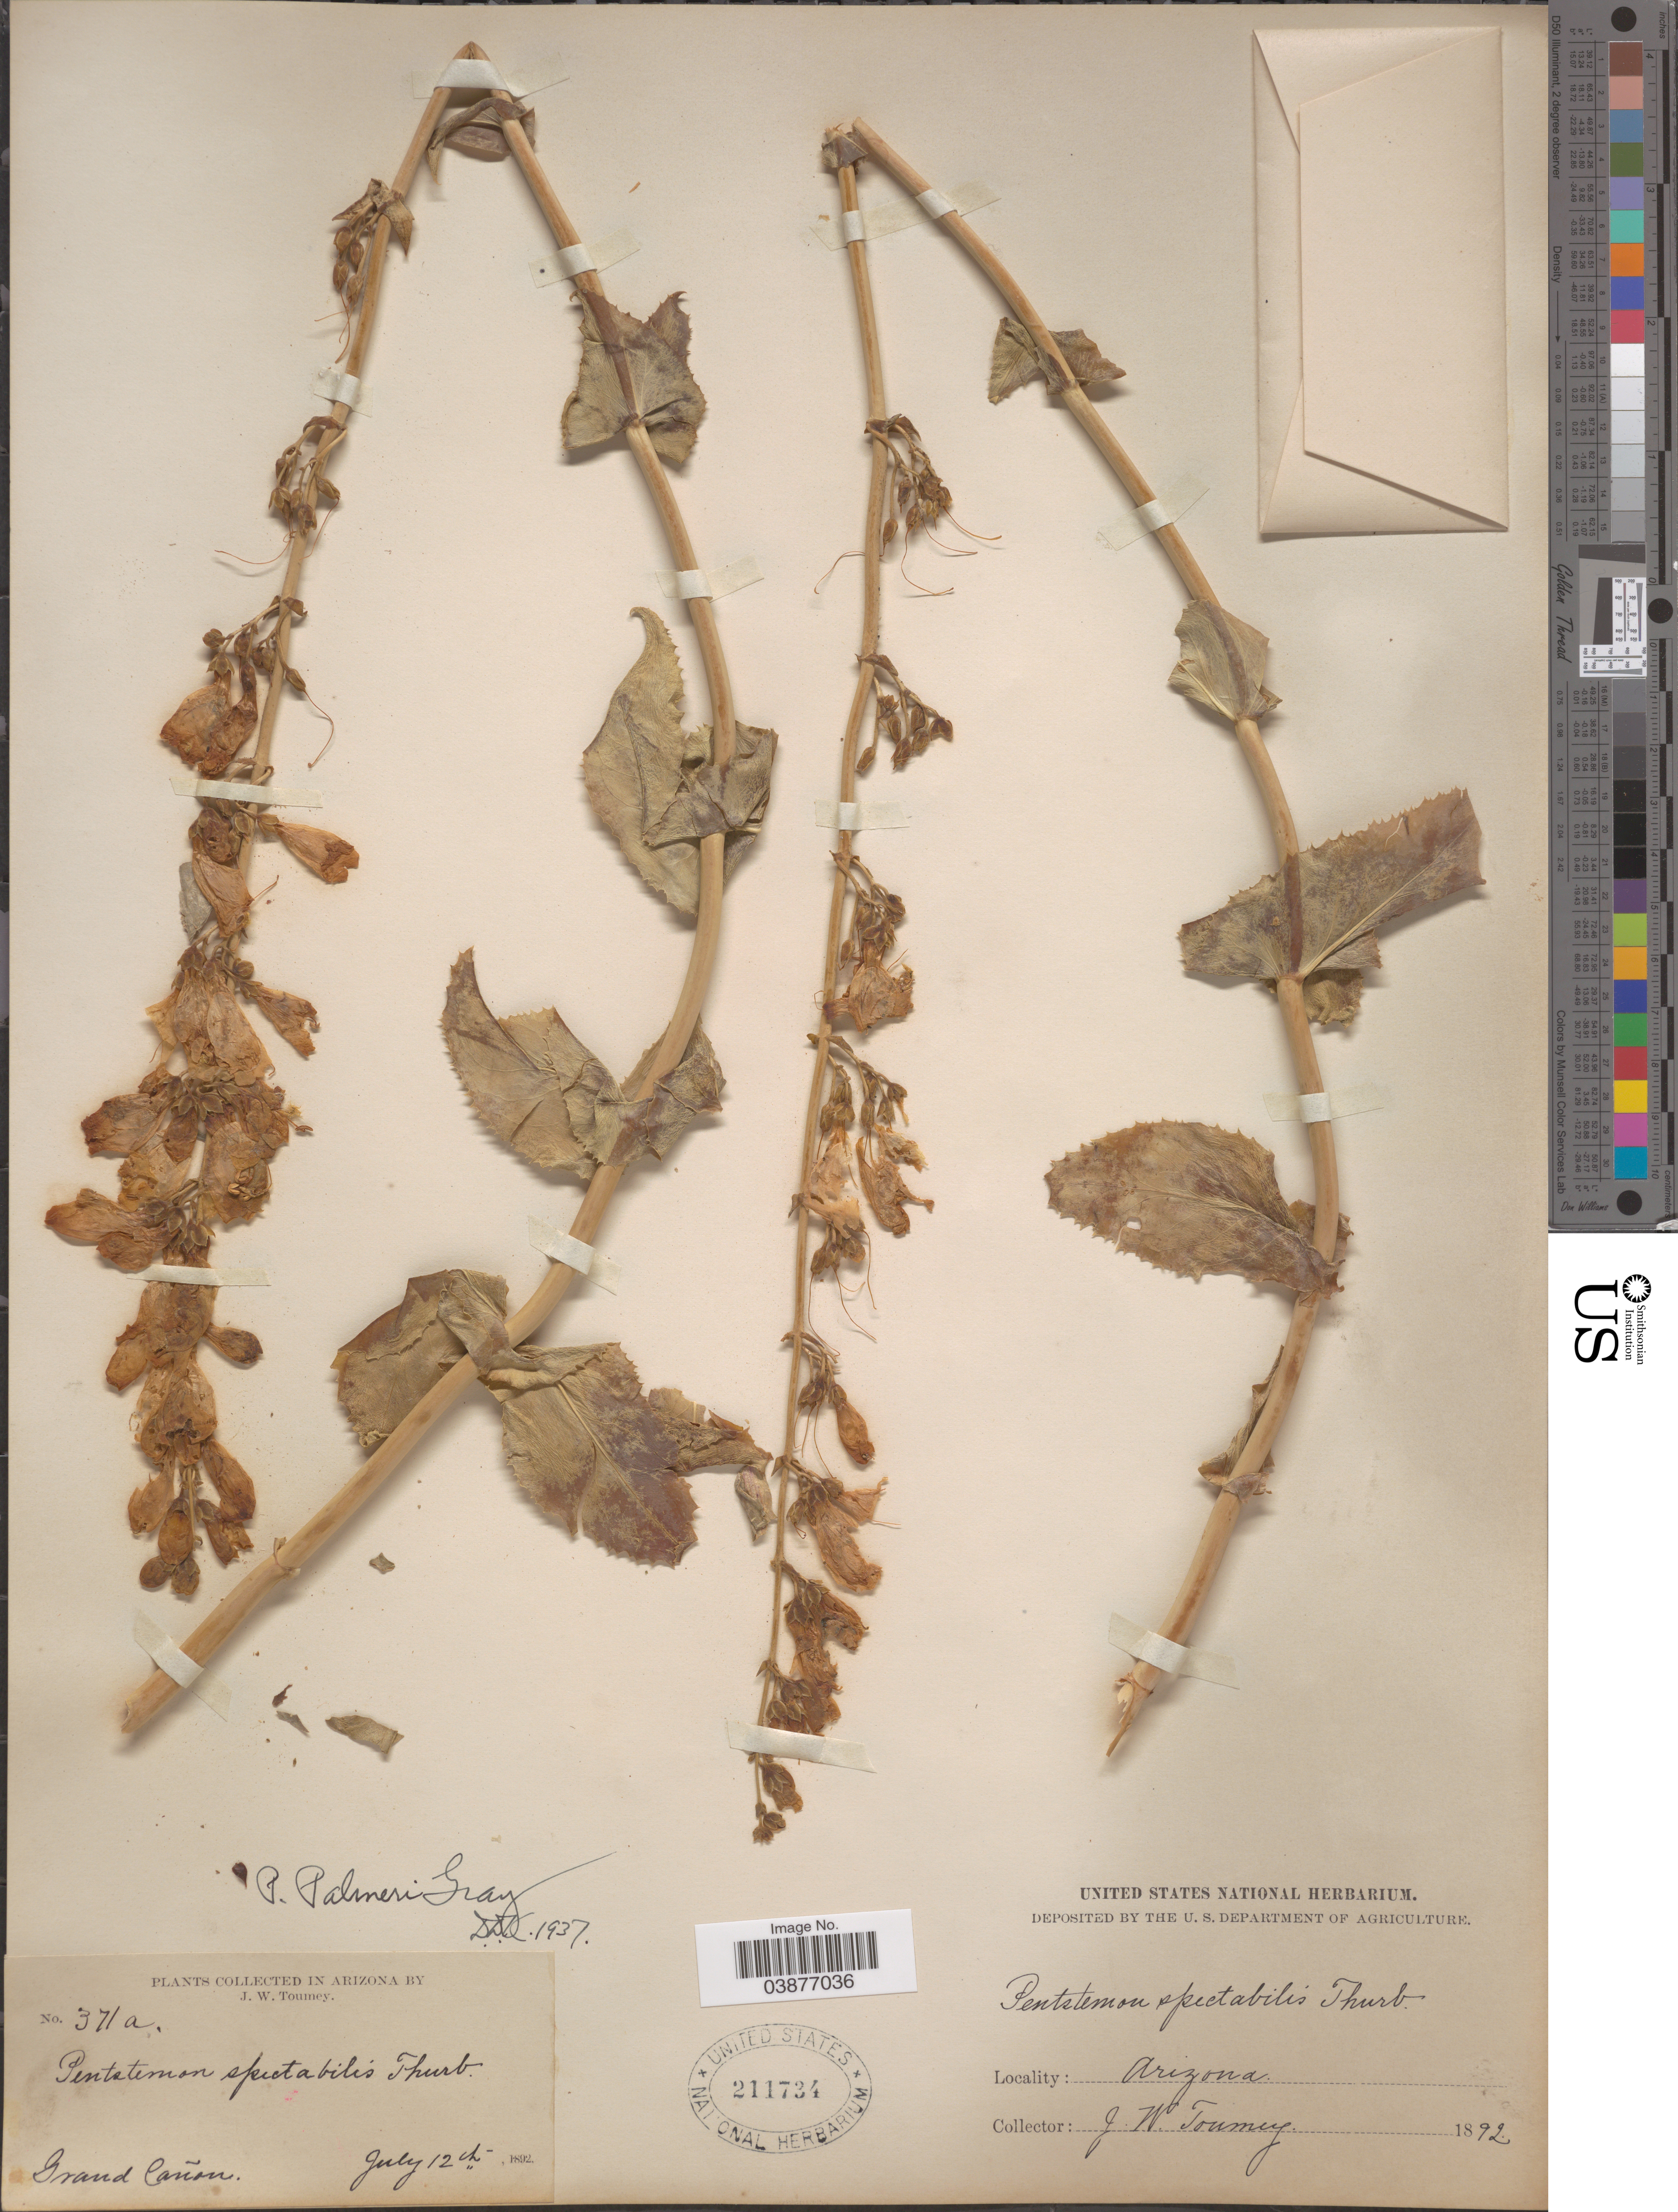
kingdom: Plantae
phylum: Tracheophyta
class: Magnoliopsida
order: Lamiales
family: Plantaginaceae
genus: Penstemon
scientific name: Penstemon palmeri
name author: A. Gray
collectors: J. W. Toumey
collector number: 371a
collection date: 1892-07-12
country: United States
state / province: Arizona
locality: Grand Canyon.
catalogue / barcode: US 211734